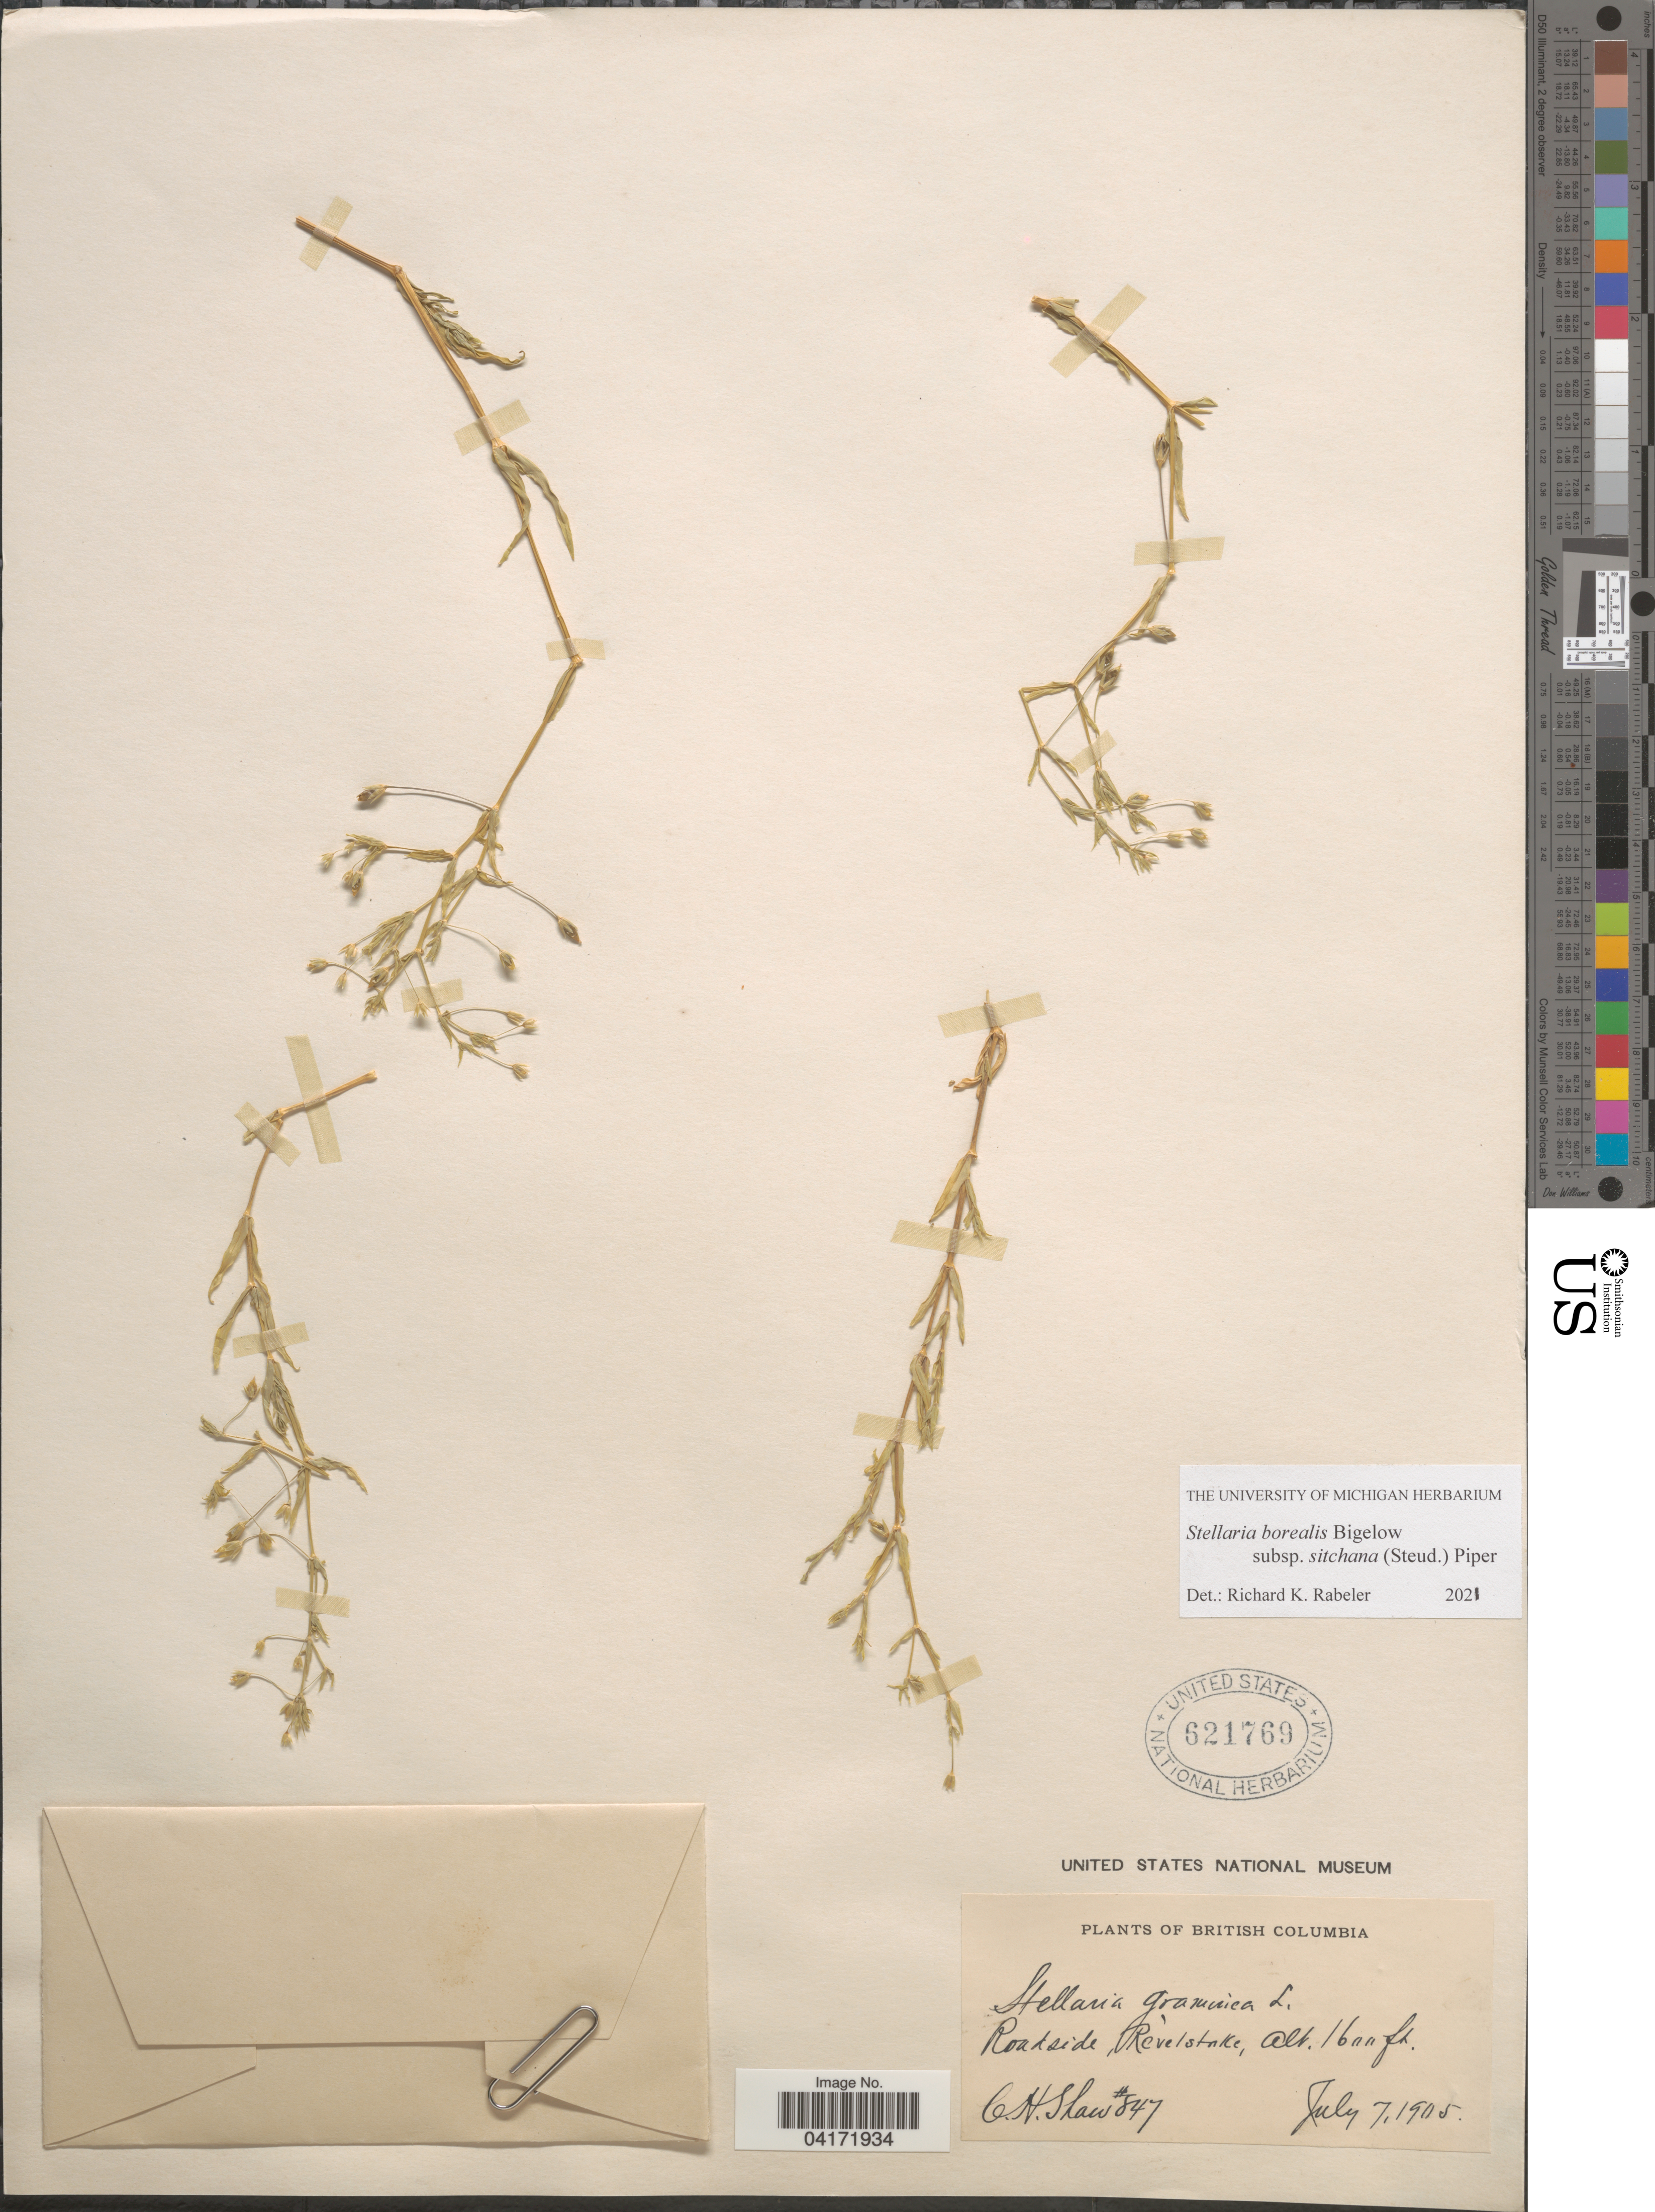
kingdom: Plantae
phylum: Tracheophyta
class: Magnoliopsida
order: Caryophyllales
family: Caryophyllaceae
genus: Stellaria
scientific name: Stellaria borealis subsp. sitchana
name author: (Steud.) Piper & Beattie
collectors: C. H. Shaw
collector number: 847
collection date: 1905-07-07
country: Canada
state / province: British Columbia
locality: Roadside Revelstoke.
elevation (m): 488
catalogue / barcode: US 621769